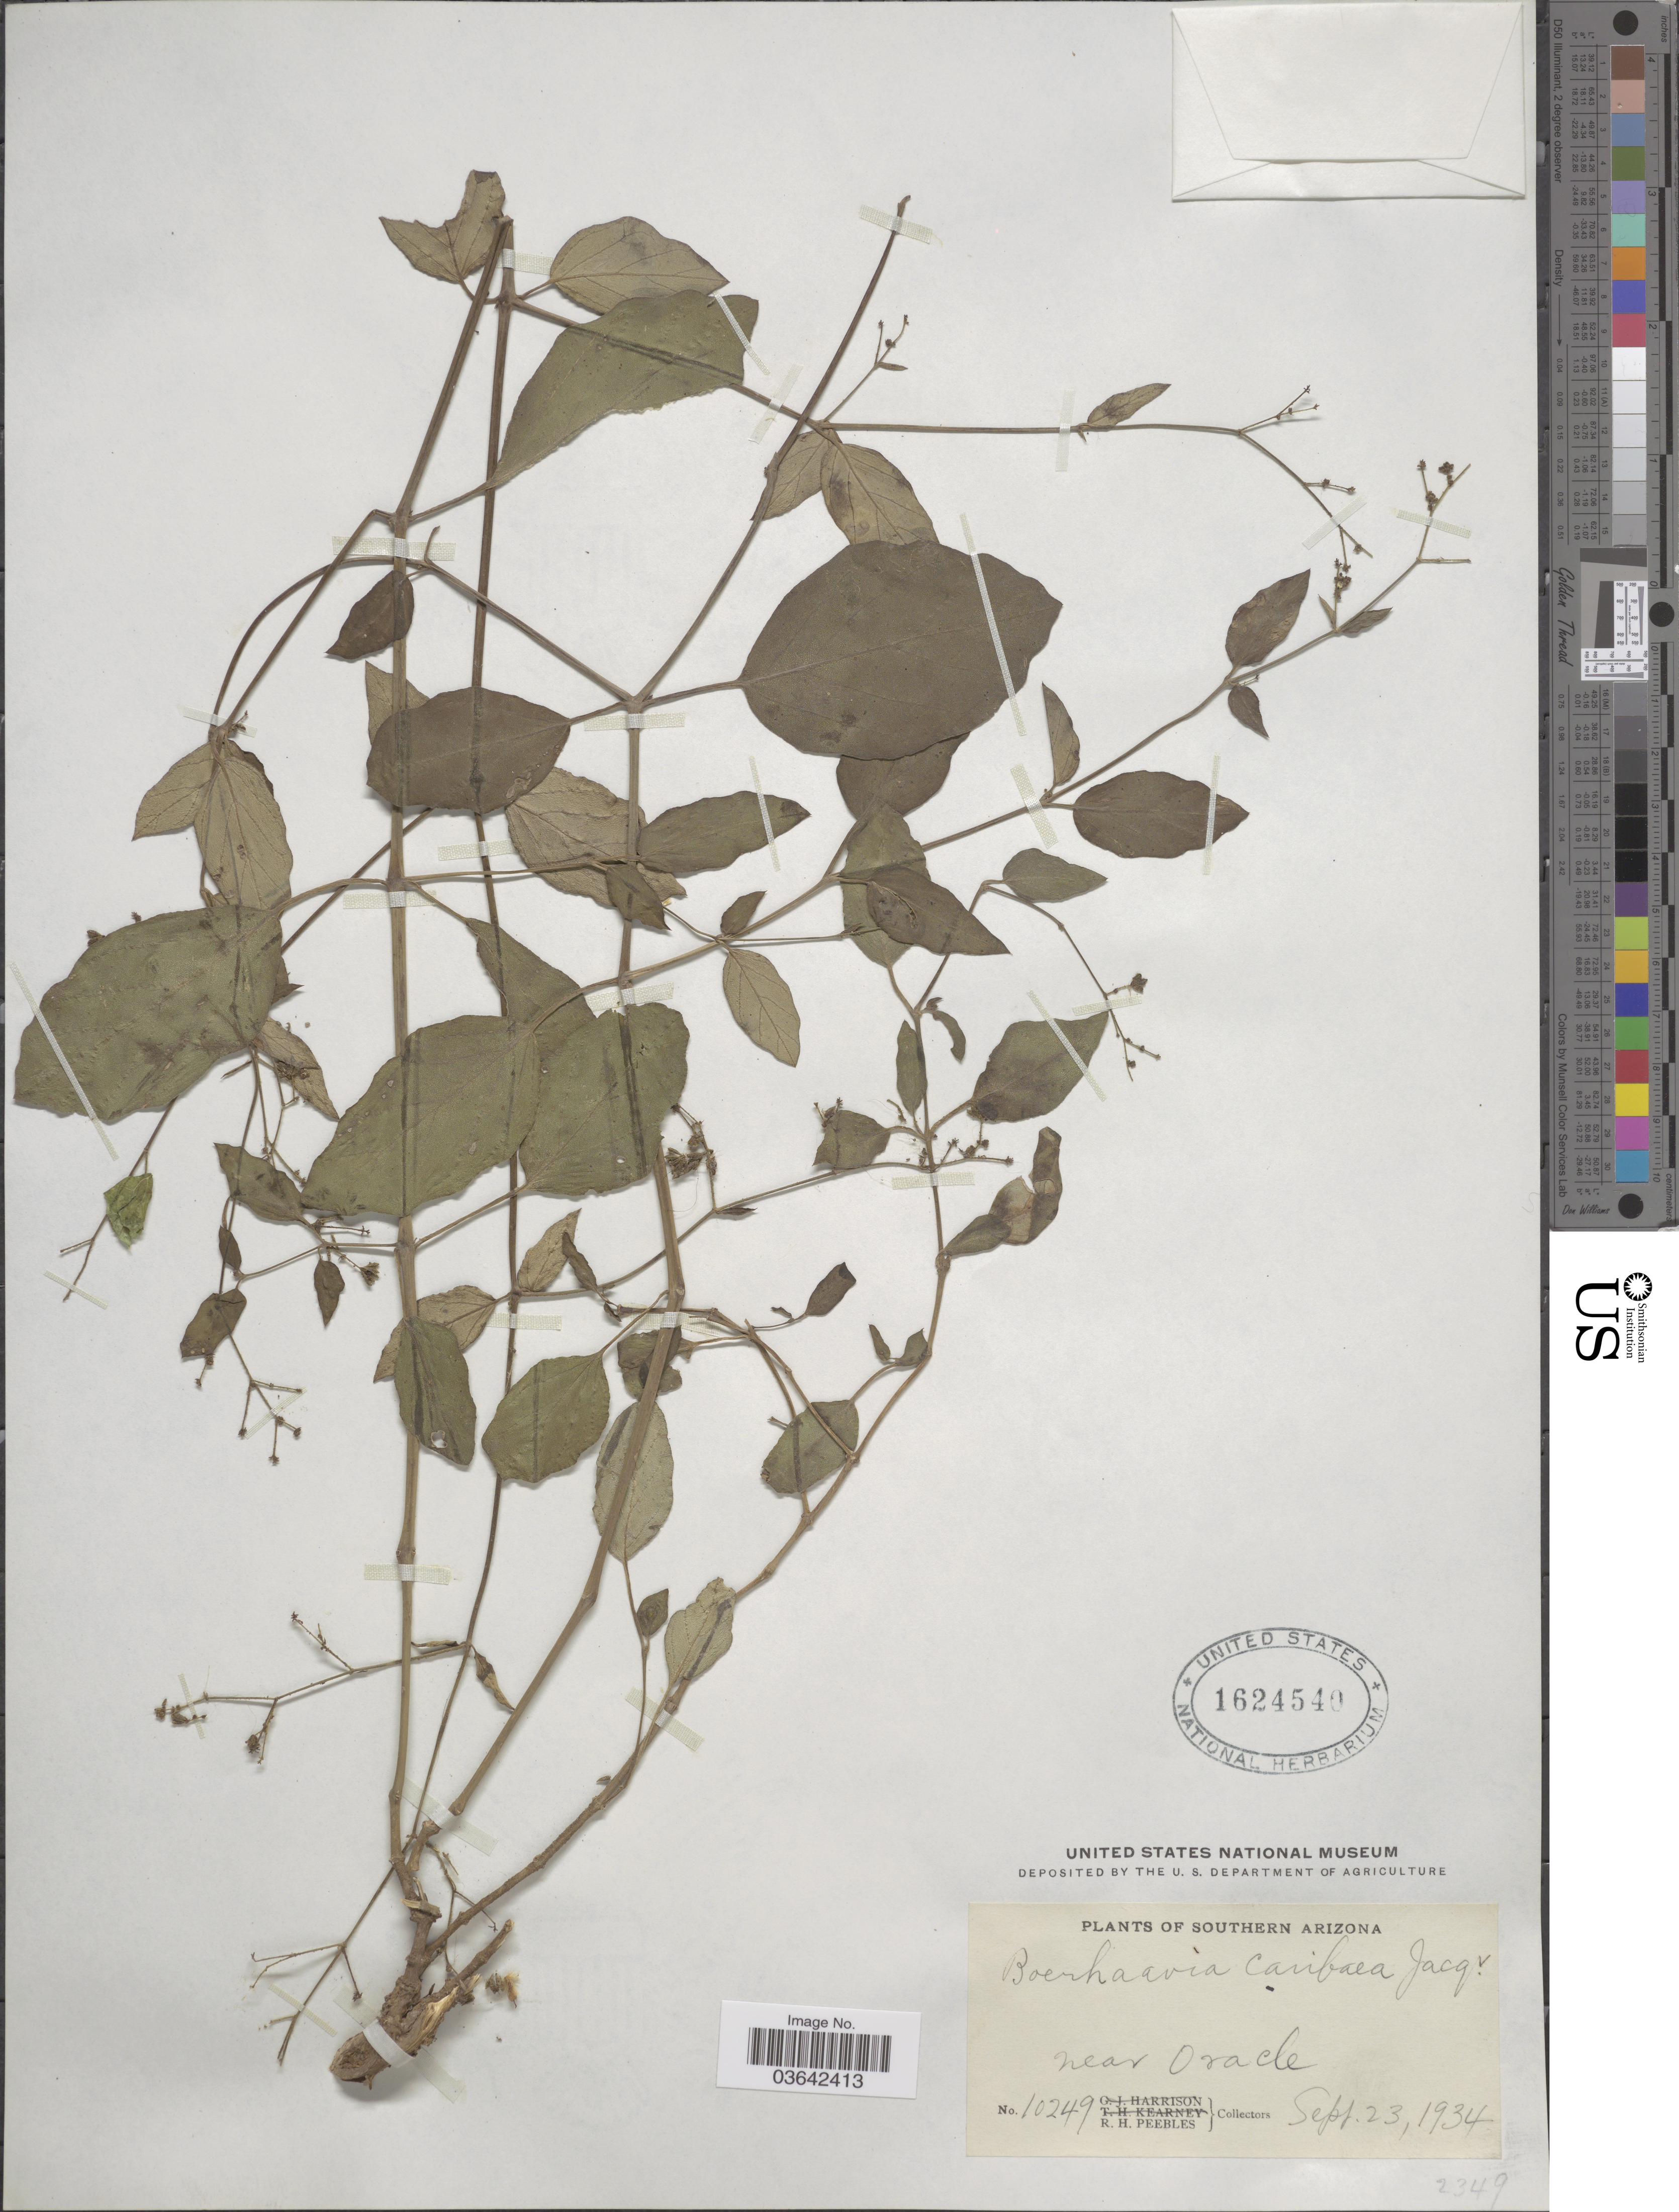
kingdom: Plantae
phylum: Tracheophyta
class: Magnoliopsida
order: Caryophyllales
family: Nyctaginaceae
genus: Boerhavia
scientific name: Boerhavia coccinea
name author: Mill.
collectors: R. H. Peebles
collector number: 10249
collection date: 1934-09-23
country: United States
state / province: Arizona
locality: Southern Arizona. Near Oracle.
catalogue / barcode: US 1624540